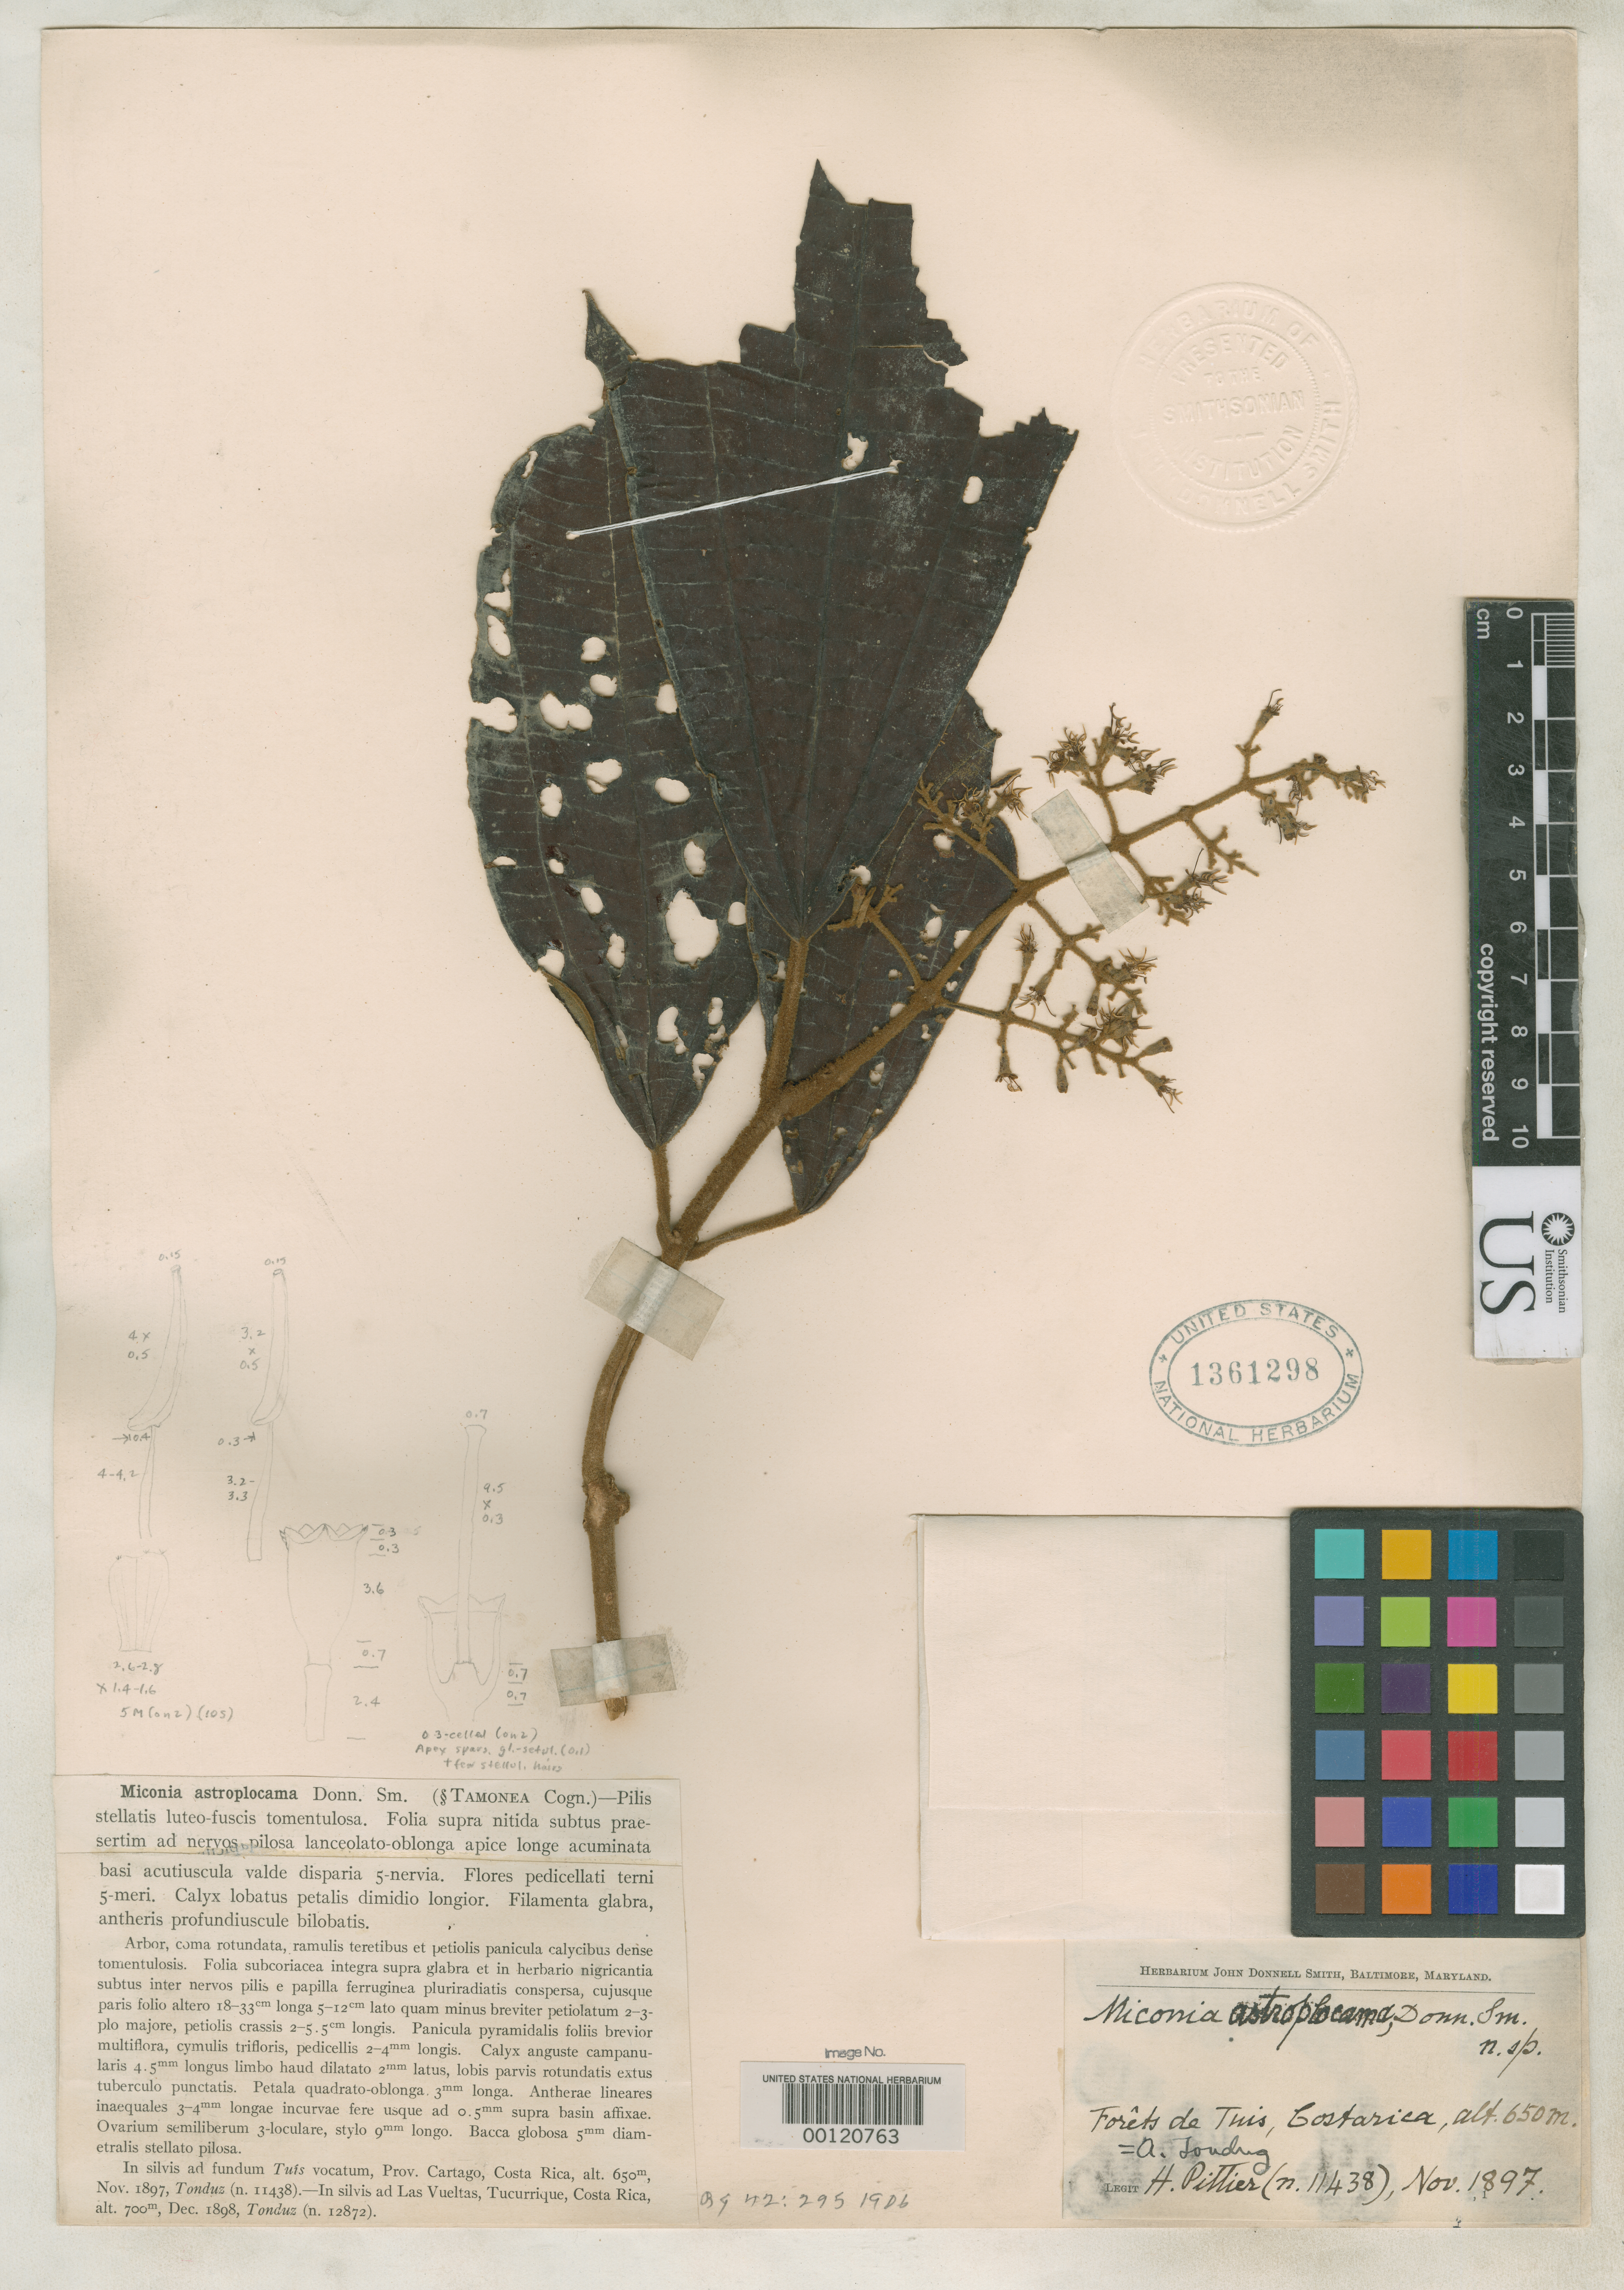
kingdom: Plantae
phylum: Tracheophyta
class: Magnoliopsida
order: Myrtales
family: Melastomataceae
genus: Miconia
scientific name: Miconia astroplocama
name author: Donn. Sm.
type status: Syntype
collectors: A. Tonduz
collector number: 11438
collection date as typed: Nov 1897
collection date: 1897-11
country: Costa Rica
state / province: Cartago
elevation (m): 650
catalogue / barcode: US 1361298